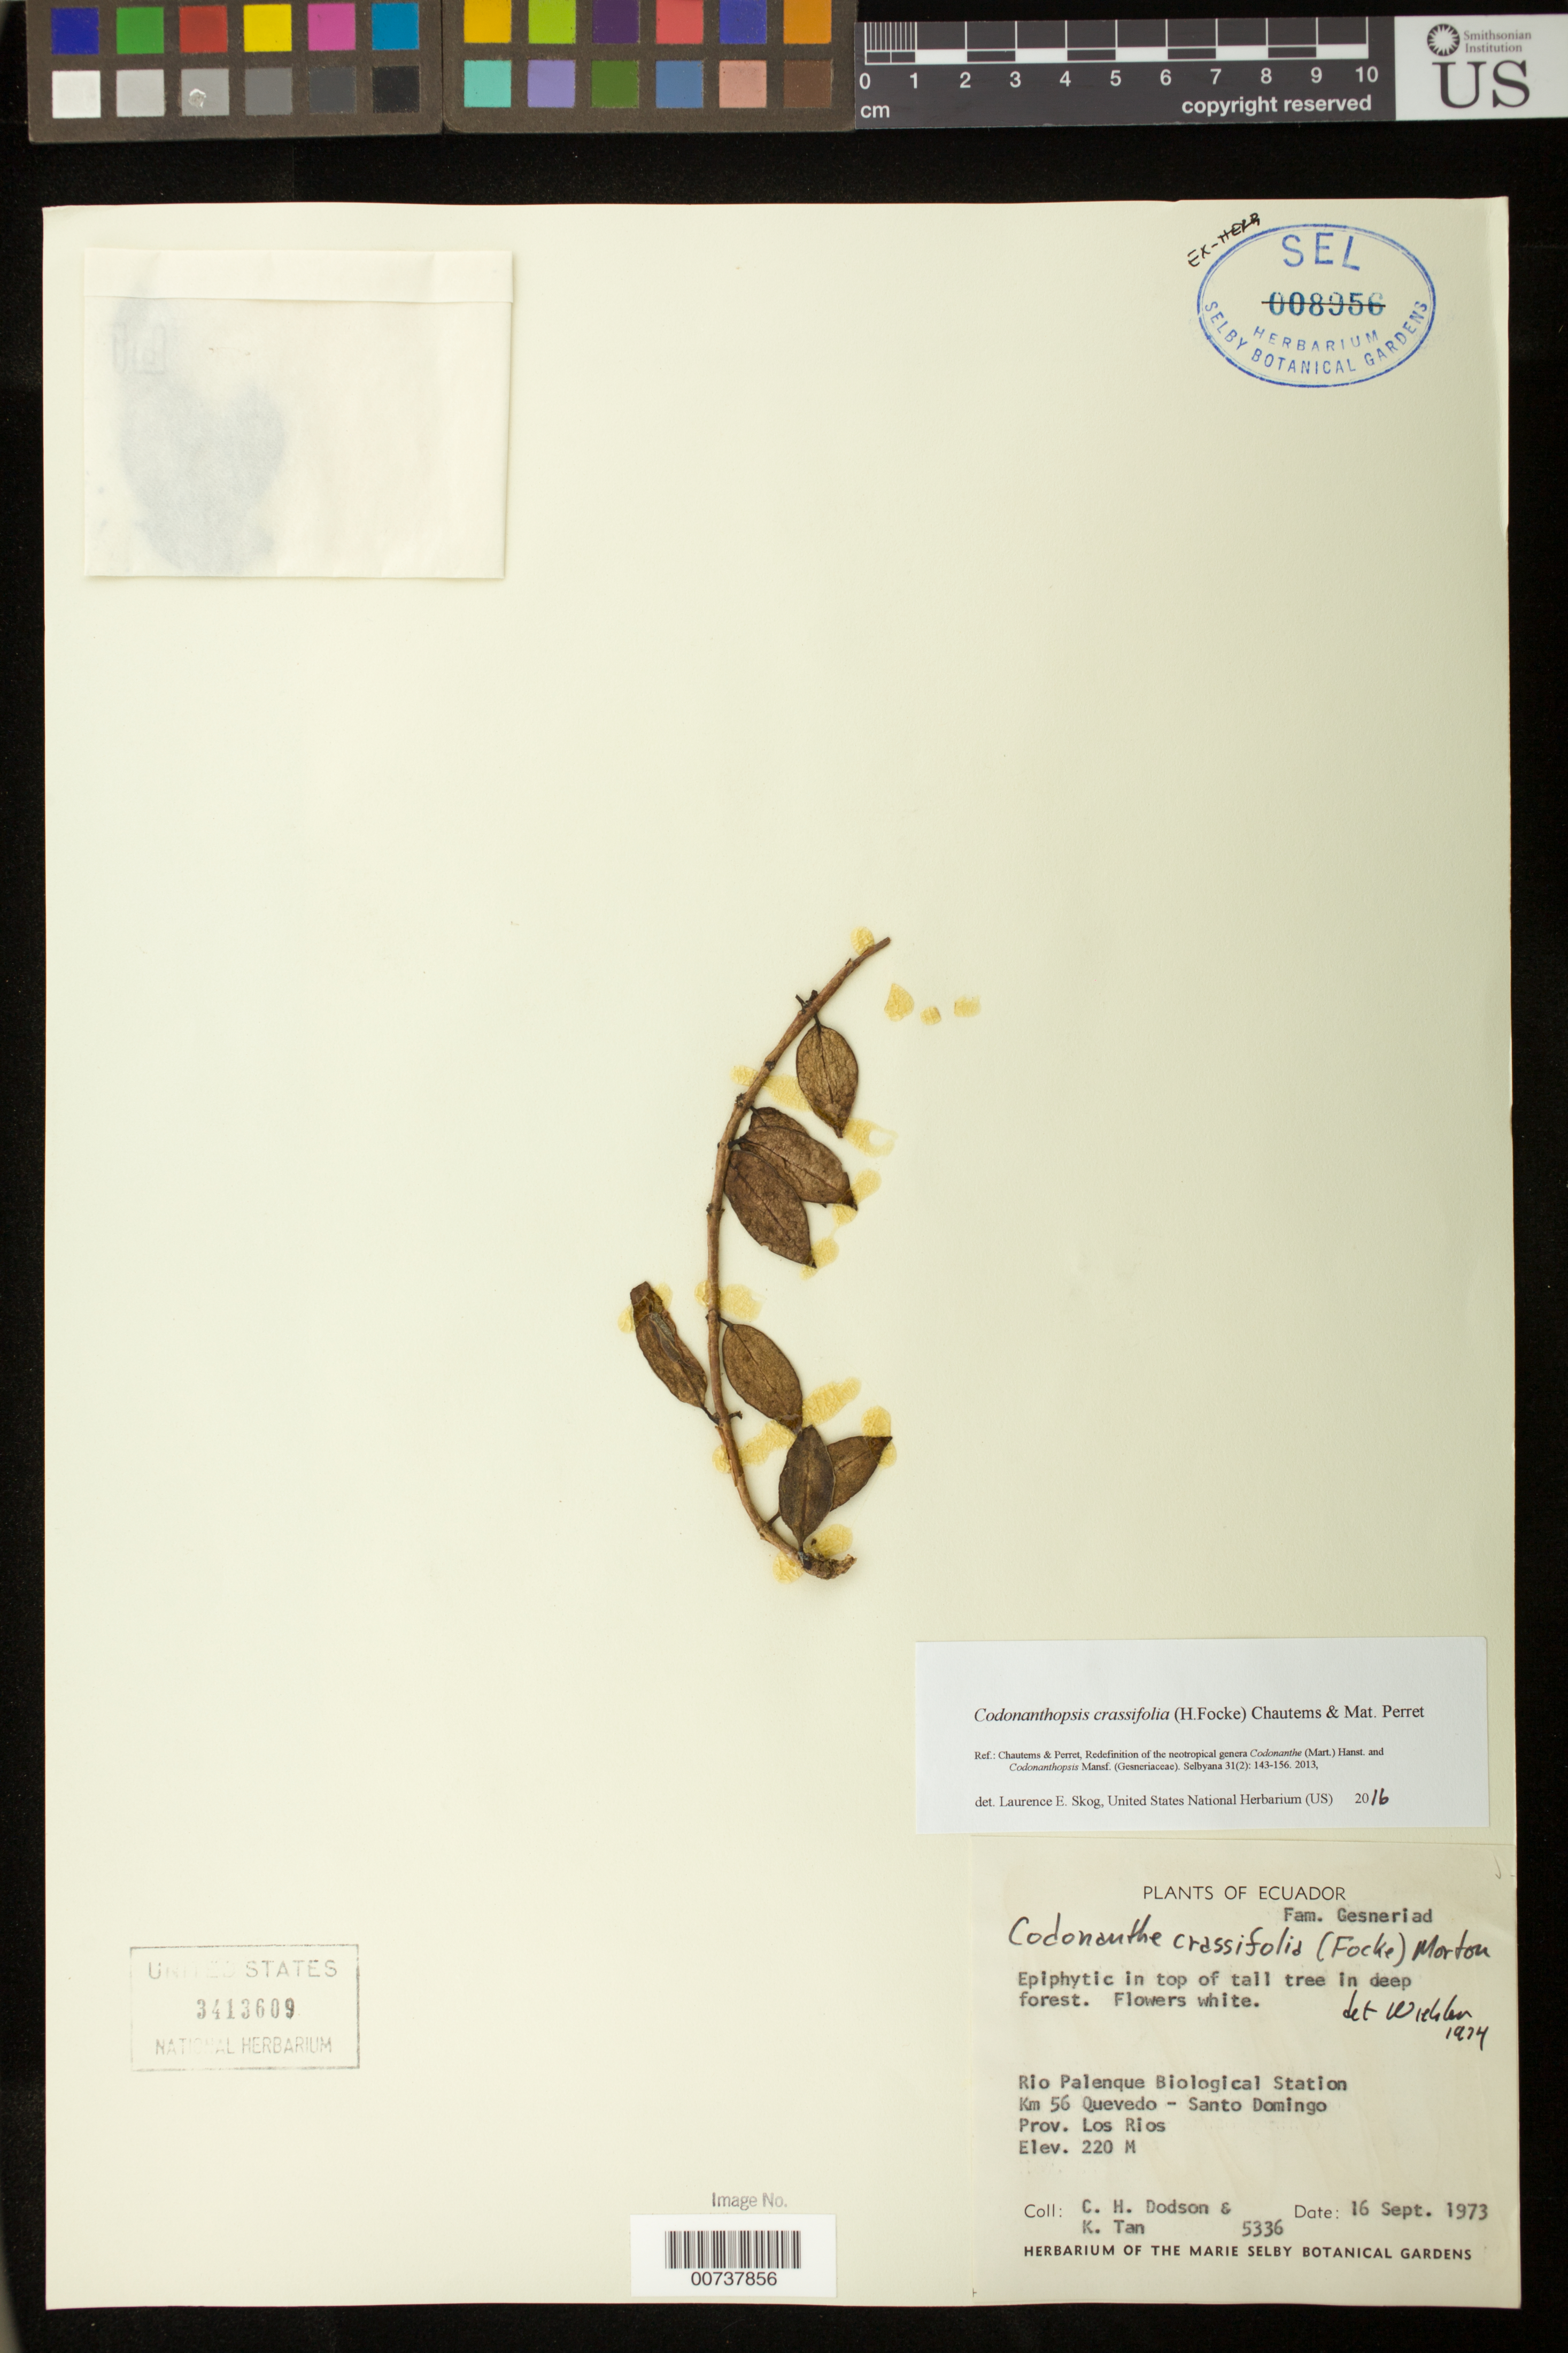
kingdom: Plantae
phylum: Tracheophyta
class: Magnoliopsida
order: Lamiales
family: Gesneriaceae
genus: Codonanthopsis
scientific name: Codonanthopsis crassifolia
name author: (H. Focke) Chautems & Mat.Perret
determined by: Skog, Laurence E.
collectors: C. H. Dodson & K. Tan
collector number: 5336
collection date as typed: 16 Sep 1973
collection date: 1973-09-16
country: Ecuador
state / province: Los Ríos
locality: Rio Palenque Biological Station, Km 56, Quevedo - Sto. Domingo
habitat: Deep forest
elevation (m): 220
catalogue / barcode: US 3413609